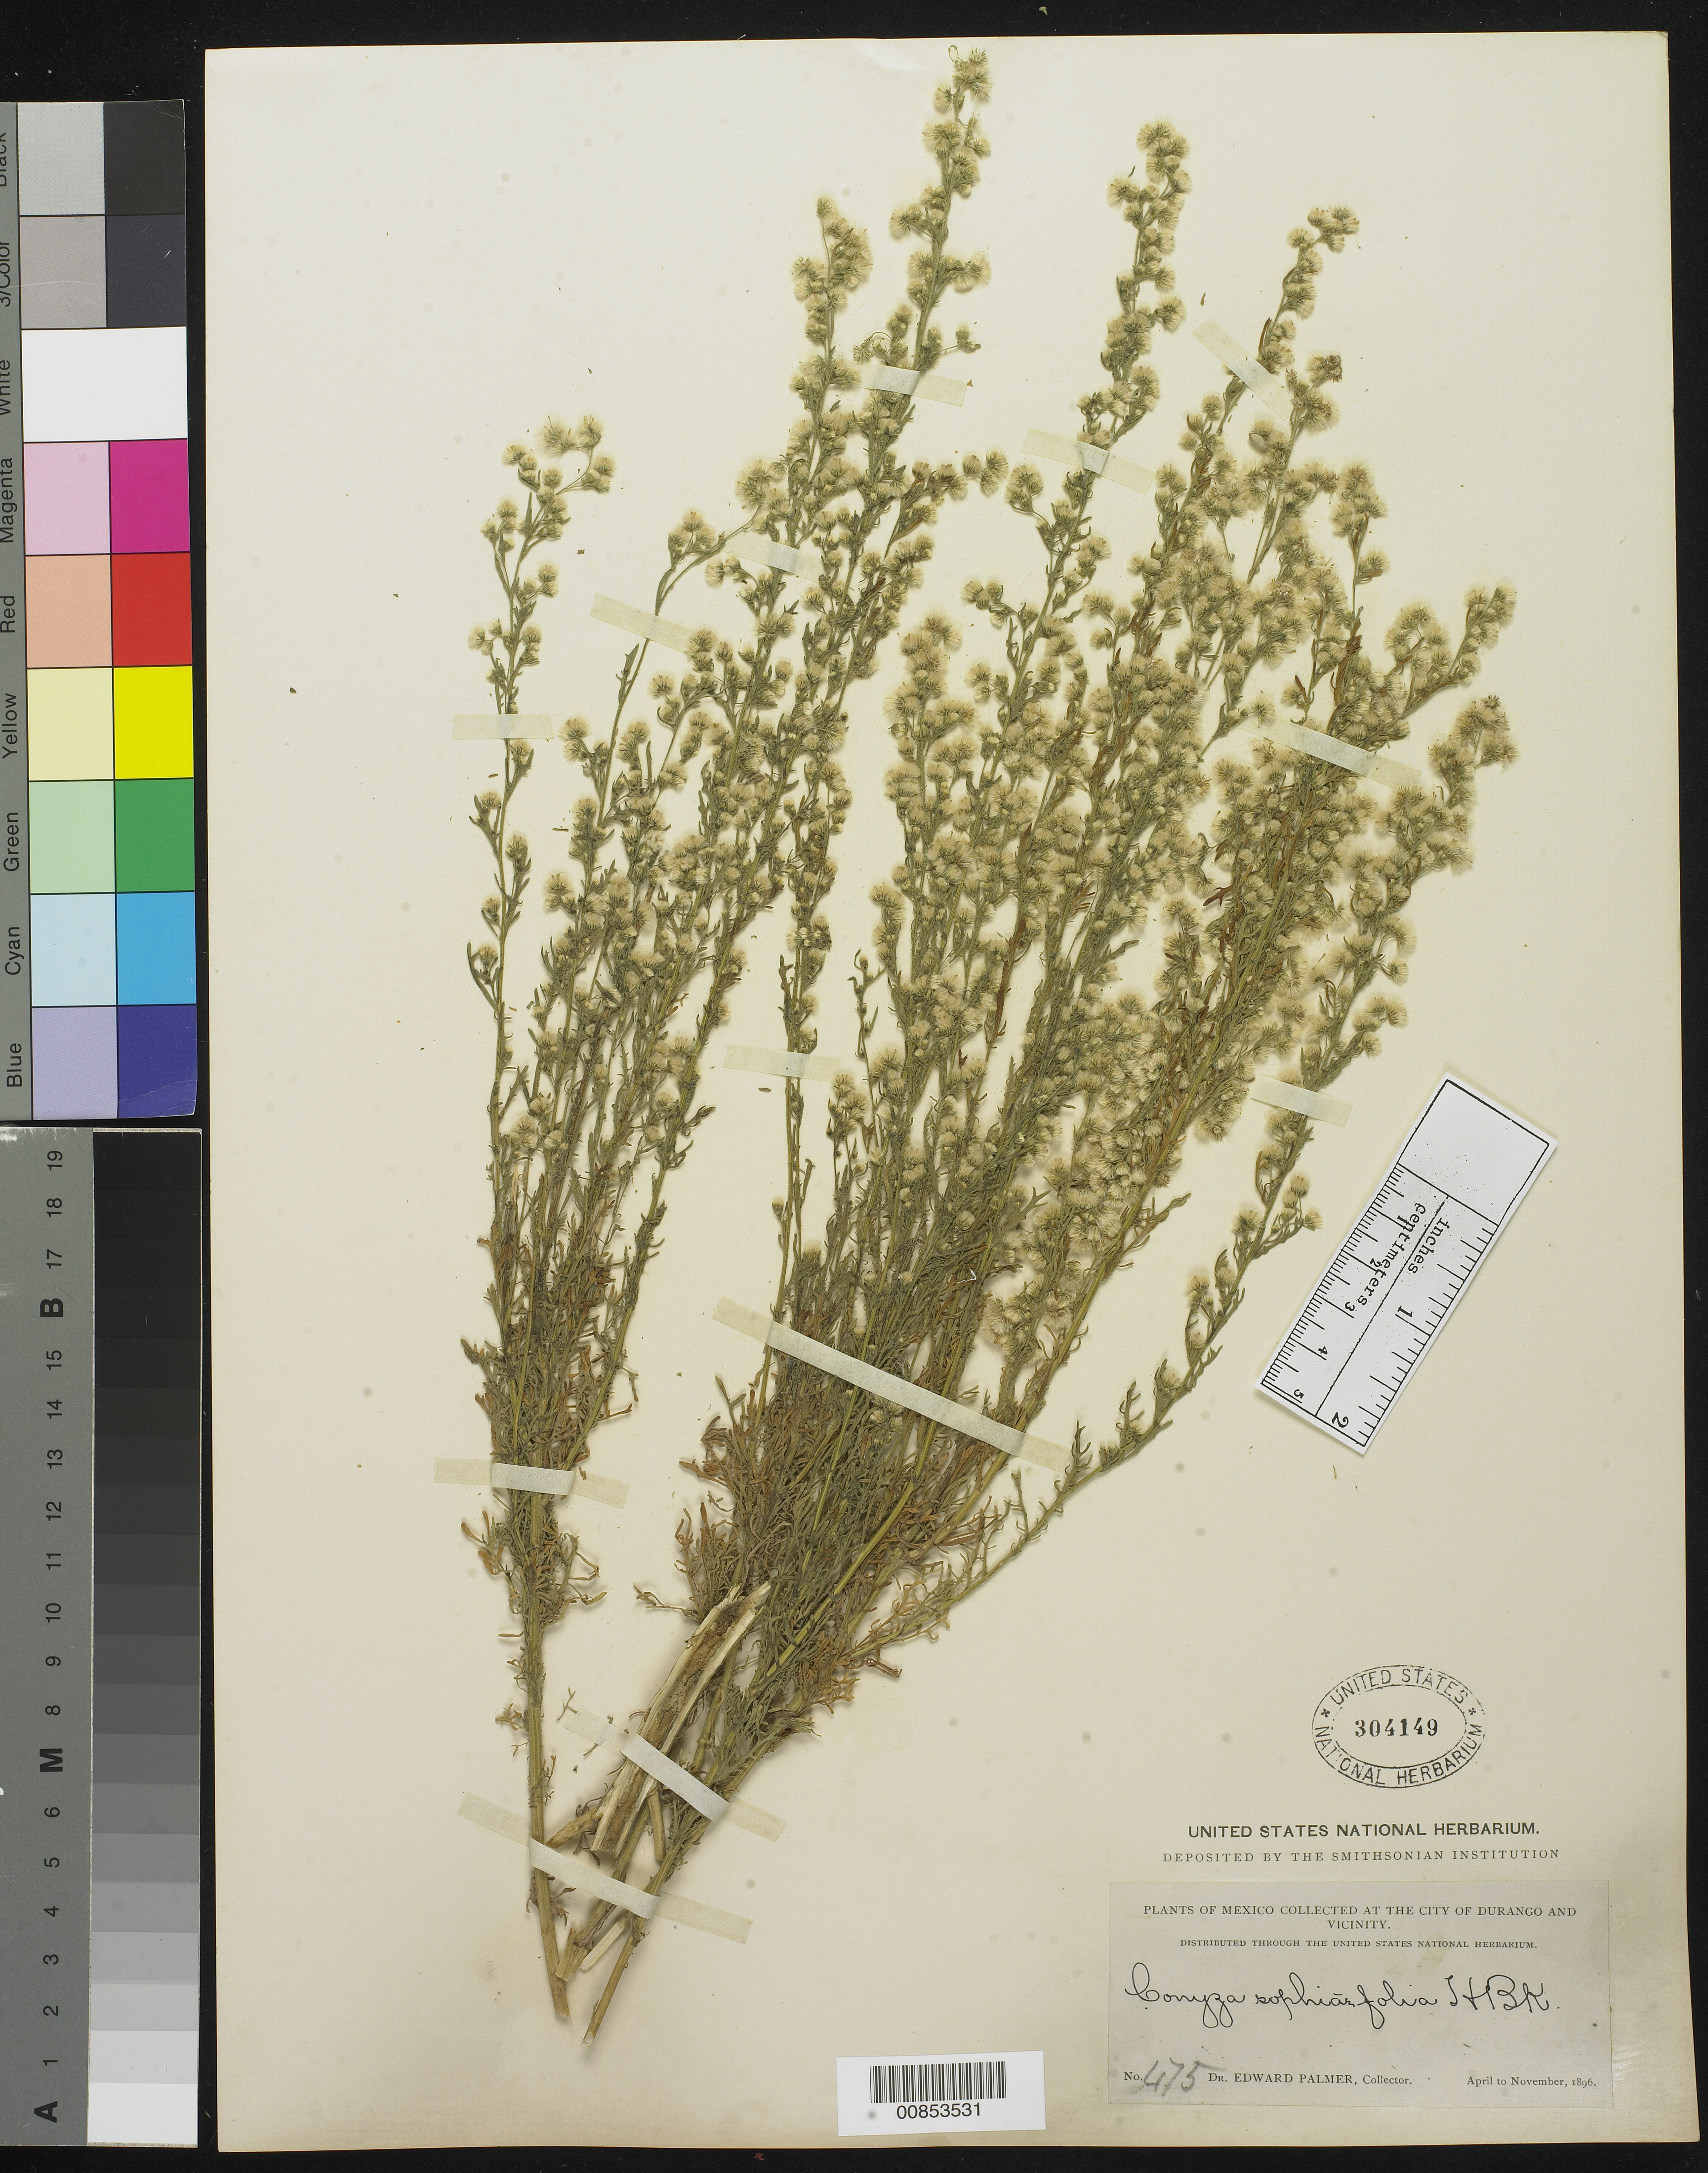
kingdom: Plantae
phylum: Tracheophyta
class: Magnoliopsida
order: Asterales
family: Asteraceae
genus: Conyza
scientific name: Conyza sophiaefolia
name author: Kunth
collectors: E. Palmer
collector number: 475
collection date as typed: Apr 1896 to -- Nov 1896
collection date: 1896-04/1896-11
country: Mexico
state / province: Durango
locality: City of Durango and vicinity.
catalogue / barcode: US 304149